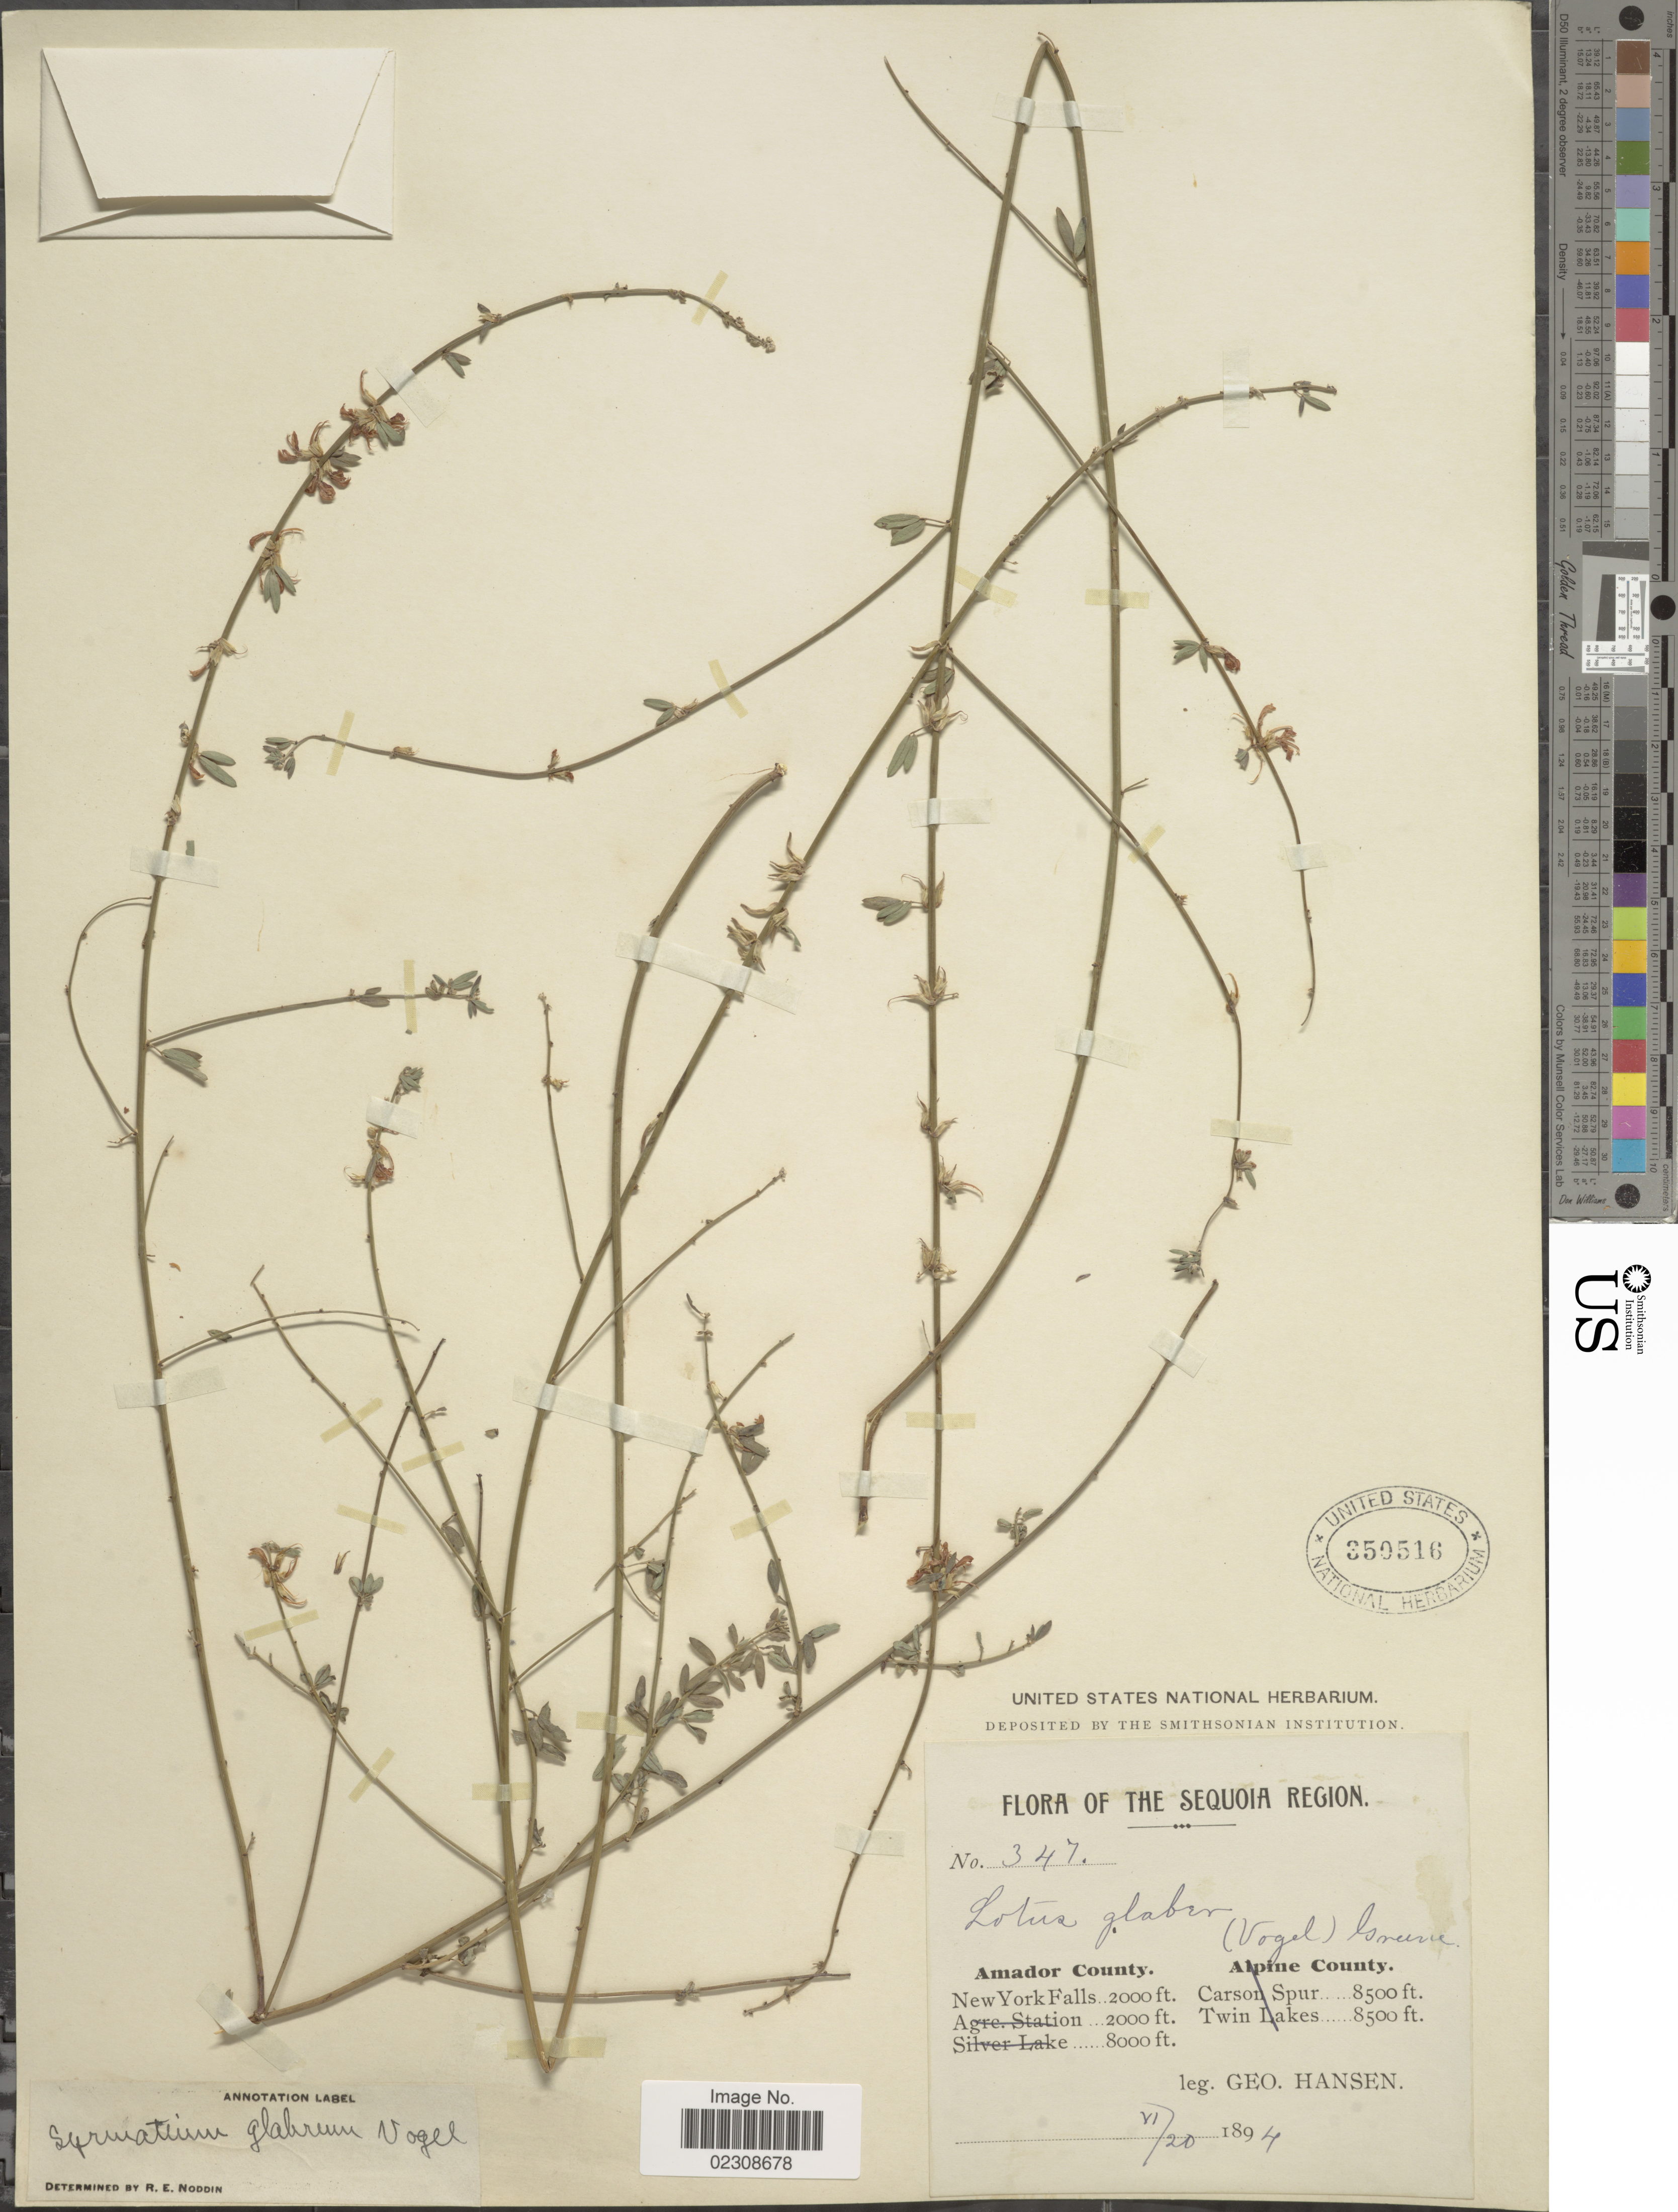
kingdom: Plantae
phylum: Tracheophyta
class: Magnoliopsida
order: Fabales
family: Fabaceae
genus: Syrmatium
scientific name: Syrmatium glabrum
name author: Vogel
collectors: G. Hansen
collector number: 347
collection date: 1894-06-20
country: United States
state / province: California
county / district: Amador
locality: The Sequoia Region. Amador County. New York Falls.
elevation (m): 610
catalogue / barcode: US 350516